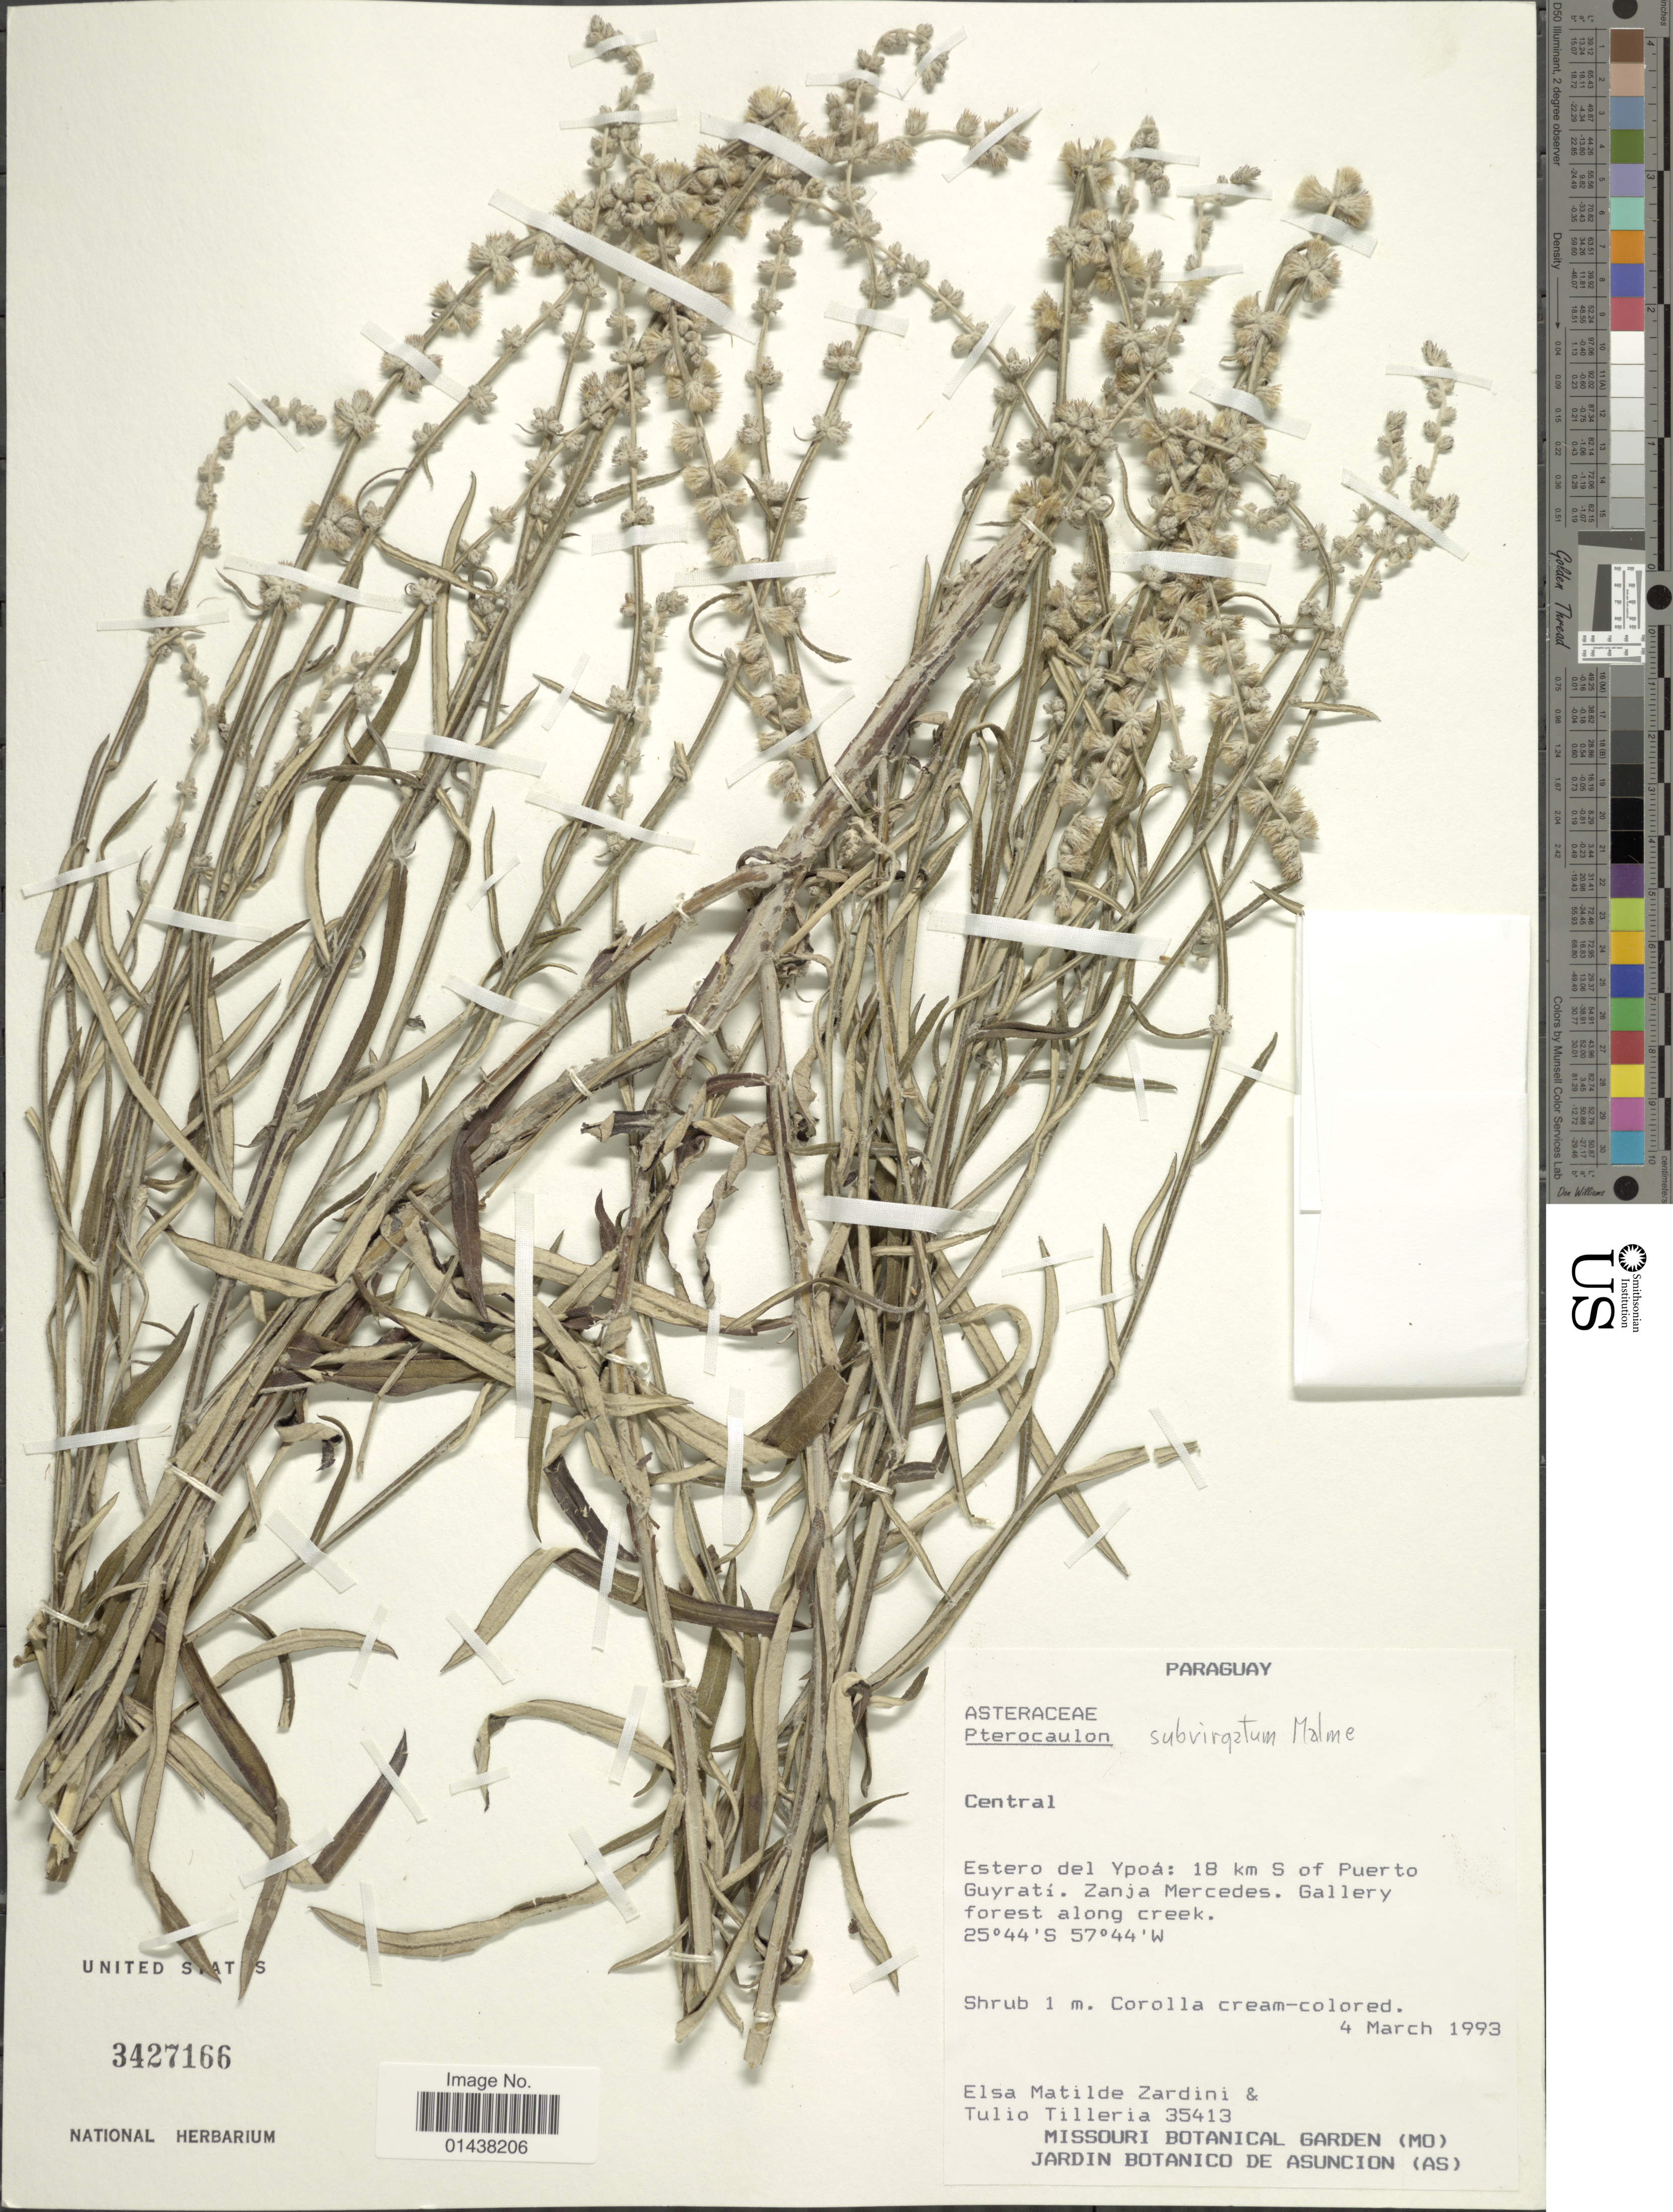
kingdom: Plantae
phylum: Tracheophyta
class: Magnoliopsida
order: Asterales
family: Asteraceae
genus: Pterocaulon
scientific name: Pterocaulon subvirgatum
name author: Malme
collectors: E. M. Zardini & T. Tilleria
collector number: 35413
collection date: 1993-03-04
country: Paraguay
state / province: Central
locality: Estero del Tpoa: 18 km S of Puerto Guyrati. Zanja Mercedes. Gallery forest along creek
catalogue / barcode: US 3427166